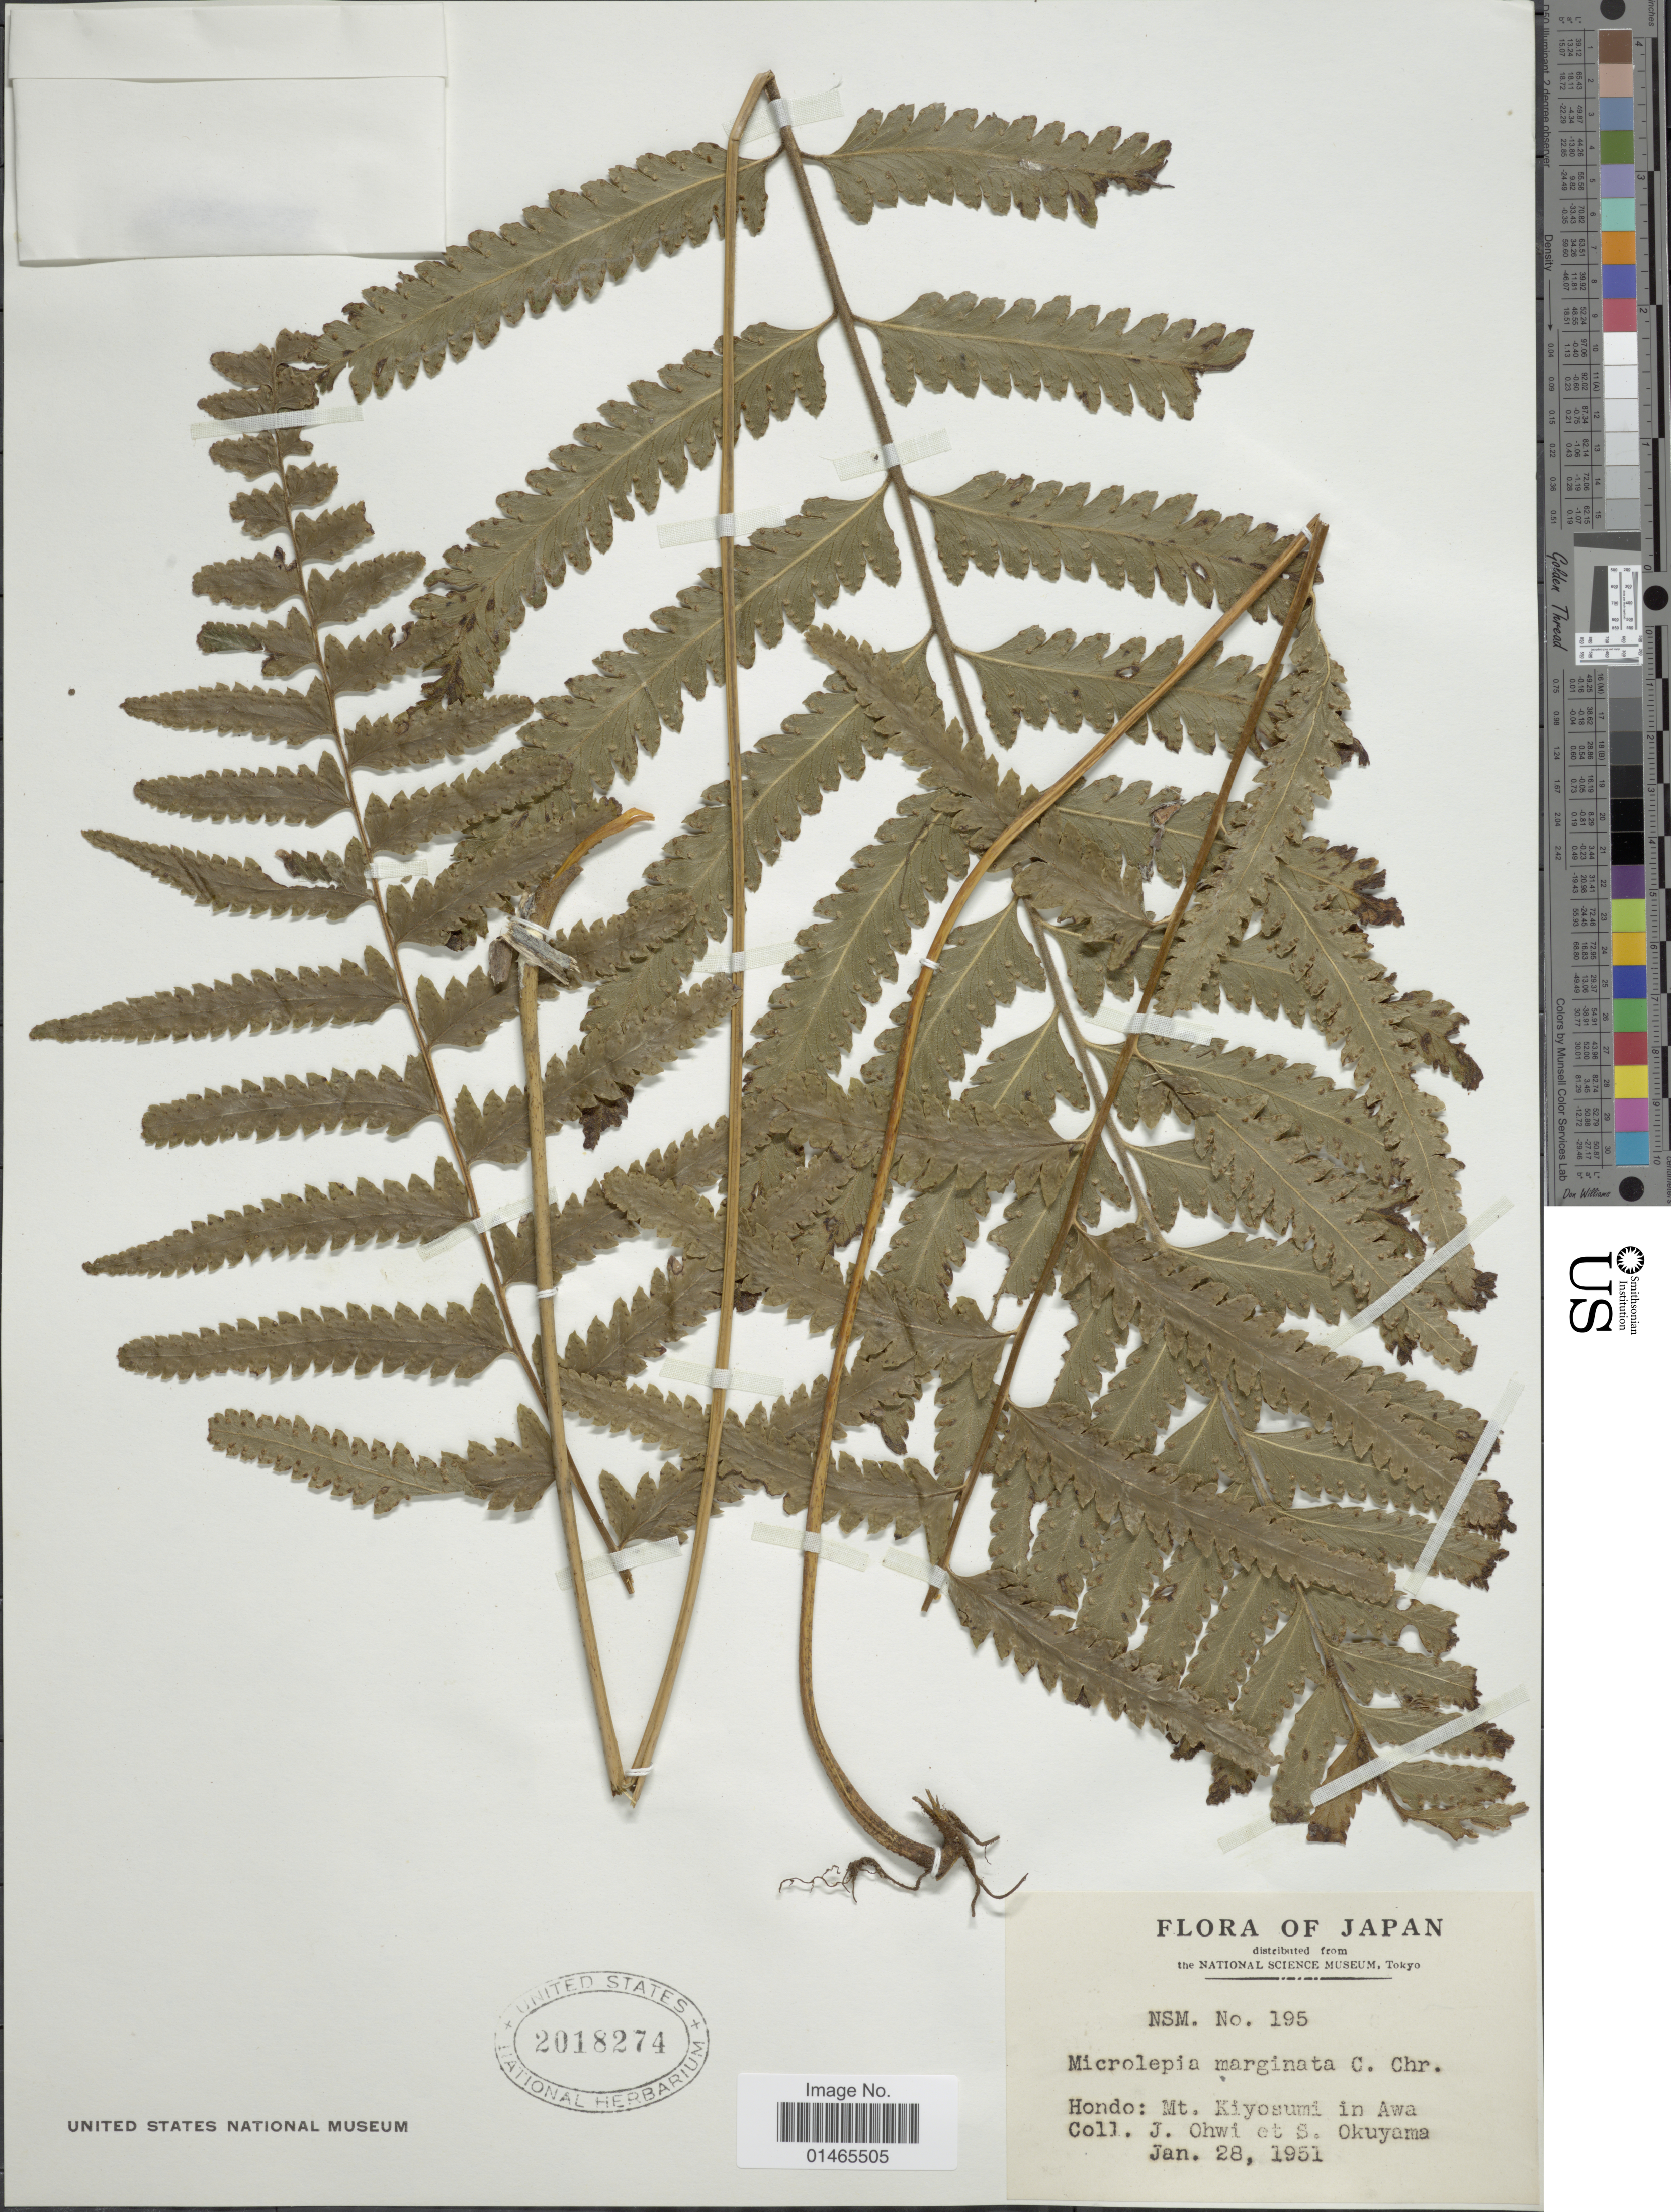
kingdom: Plantae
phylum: Tracheophyta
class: Polypodiopsida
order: Polypodiales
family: Dennstaedtiaceae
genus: Microlepia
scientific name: Microlepia marginata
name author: (Houtt.) C. Chr.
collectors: J. Ohwi & S. Okuyama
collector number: NSM195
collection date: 1951-01-28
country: Japan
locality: Hondo, Mt. Kiyosumi in Awa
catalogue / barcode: US 2018274